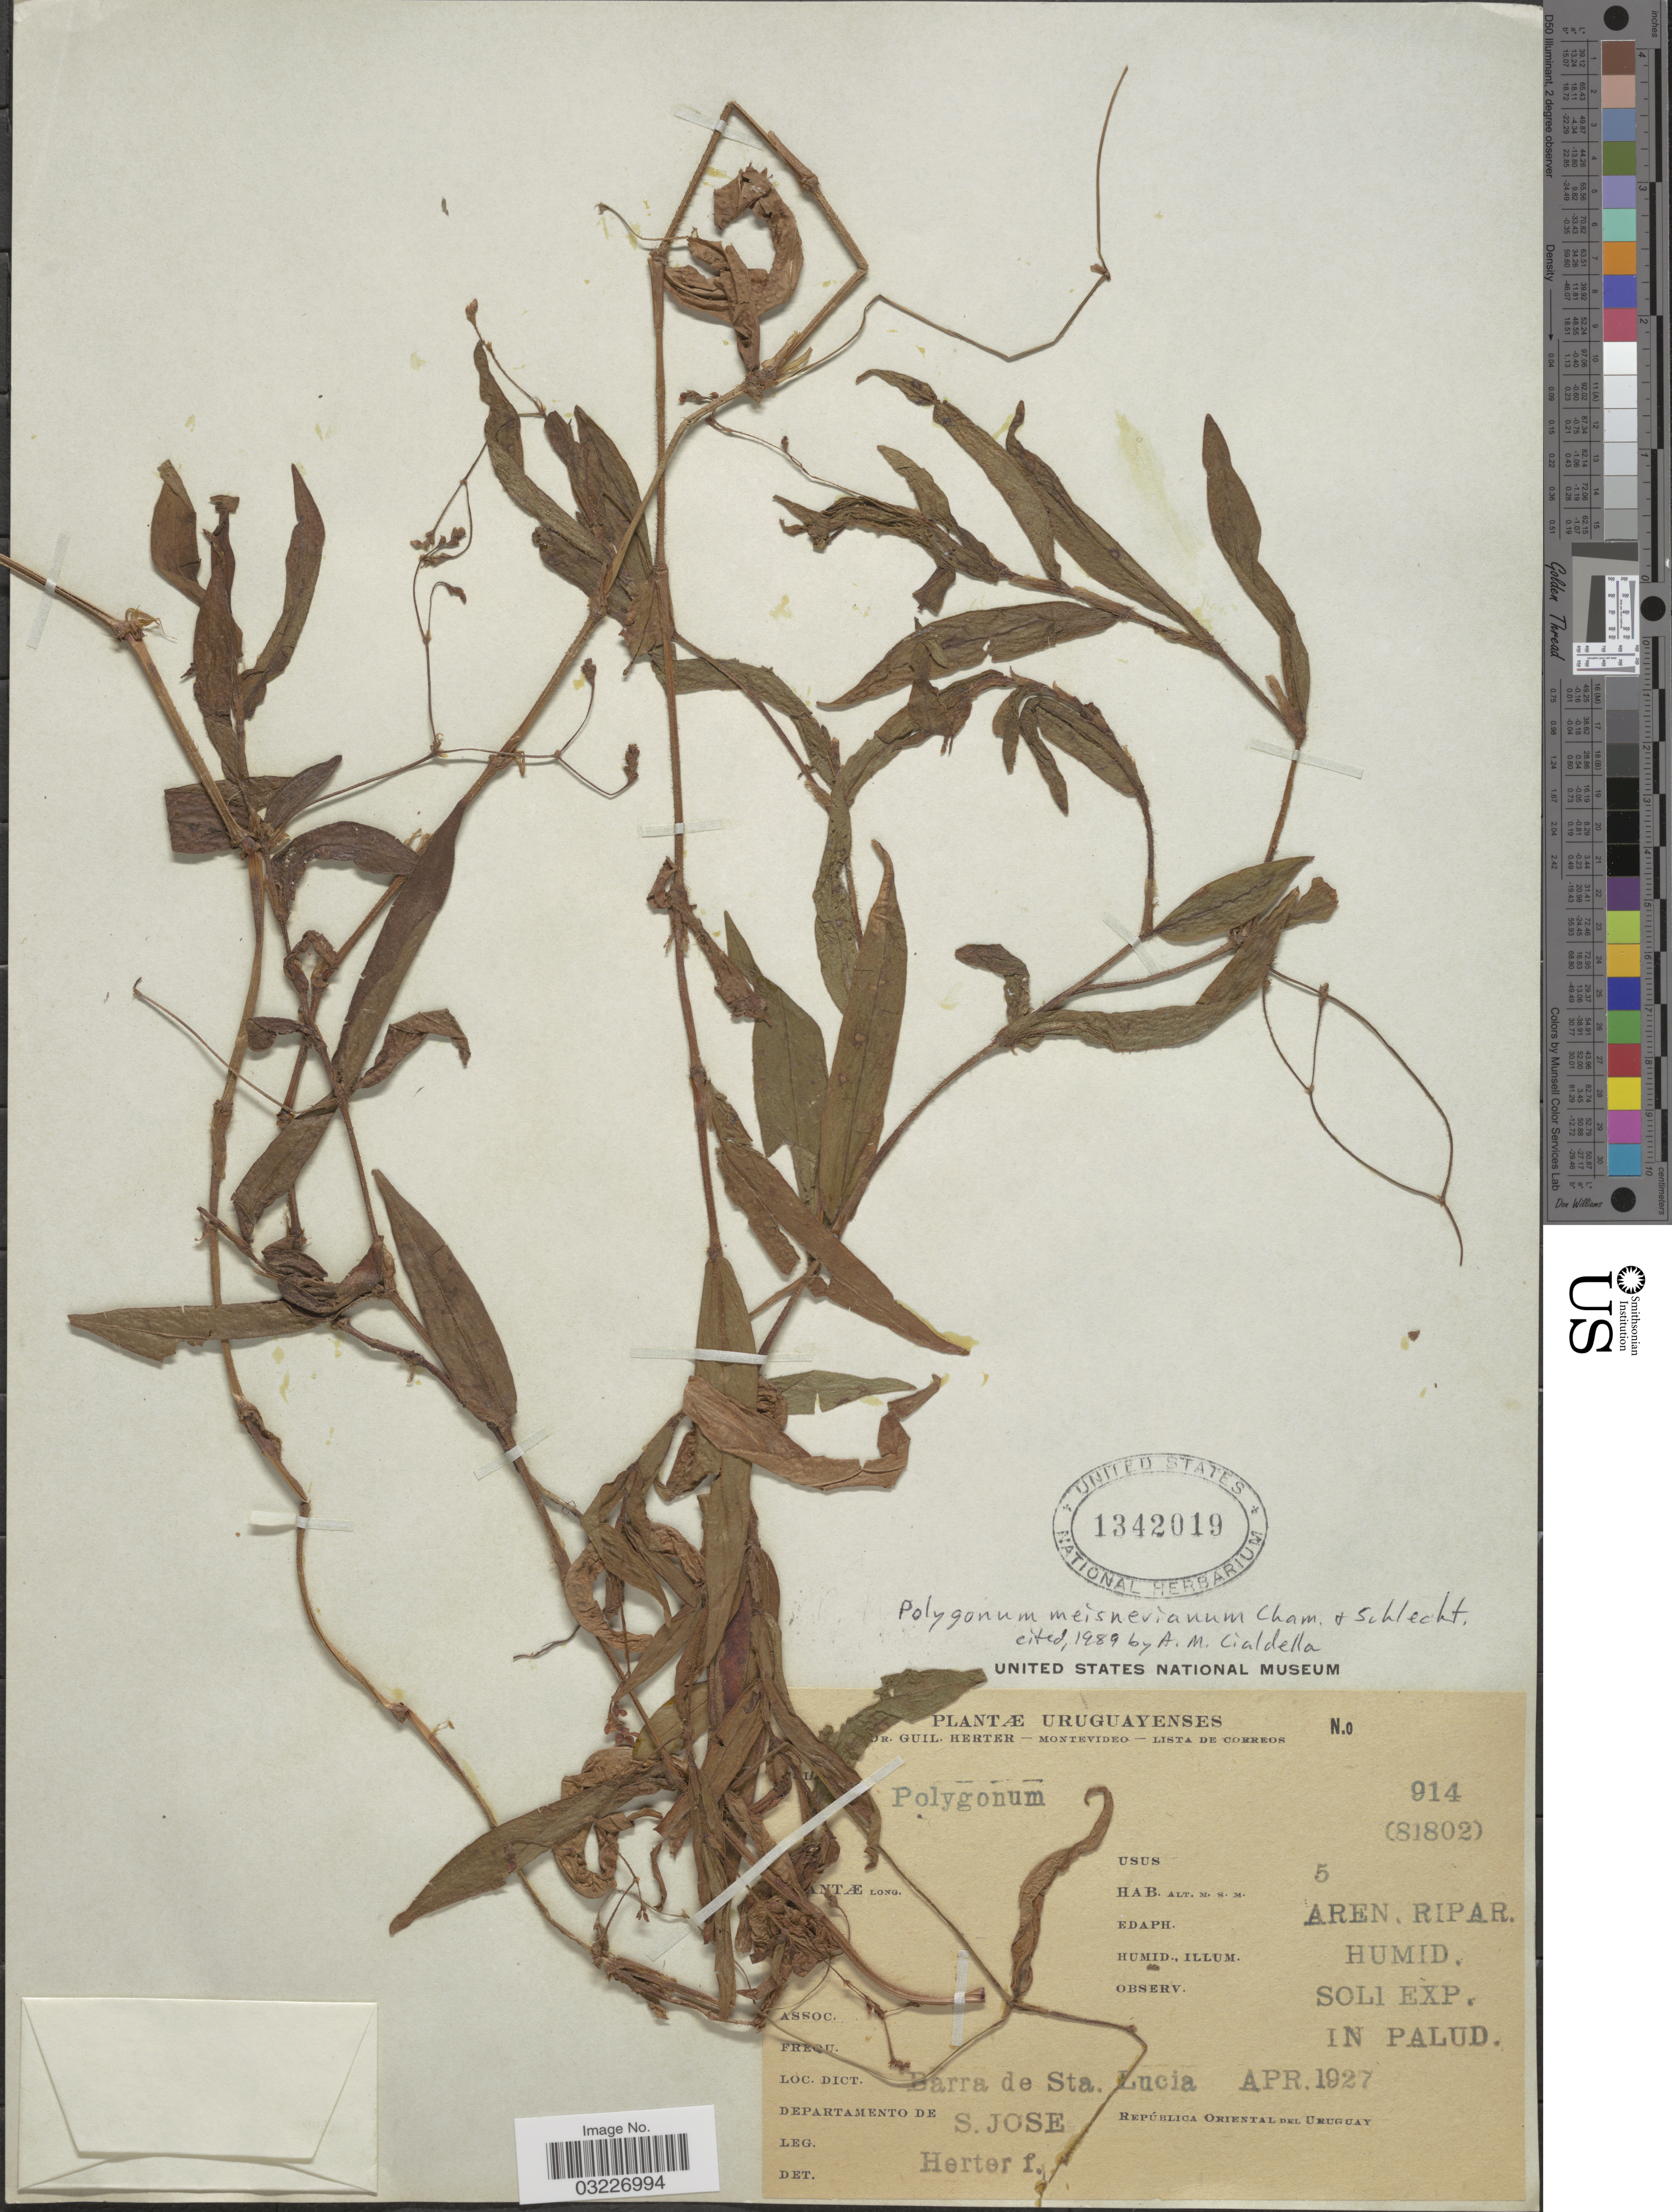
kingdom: Plantae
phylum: Tracheophyta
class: Magnoliopsida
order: Caryophyllales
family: Polygonaceae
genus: Polygonum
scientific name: Polygonum meisnerianum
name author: Cham. & Schltdl.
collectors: G. Herter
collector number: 914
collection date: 1927-04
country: Uruguay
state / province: San Jose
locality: Barra de Sta. Lucia, Departamento de S. Jose.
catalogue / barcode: US 1342019